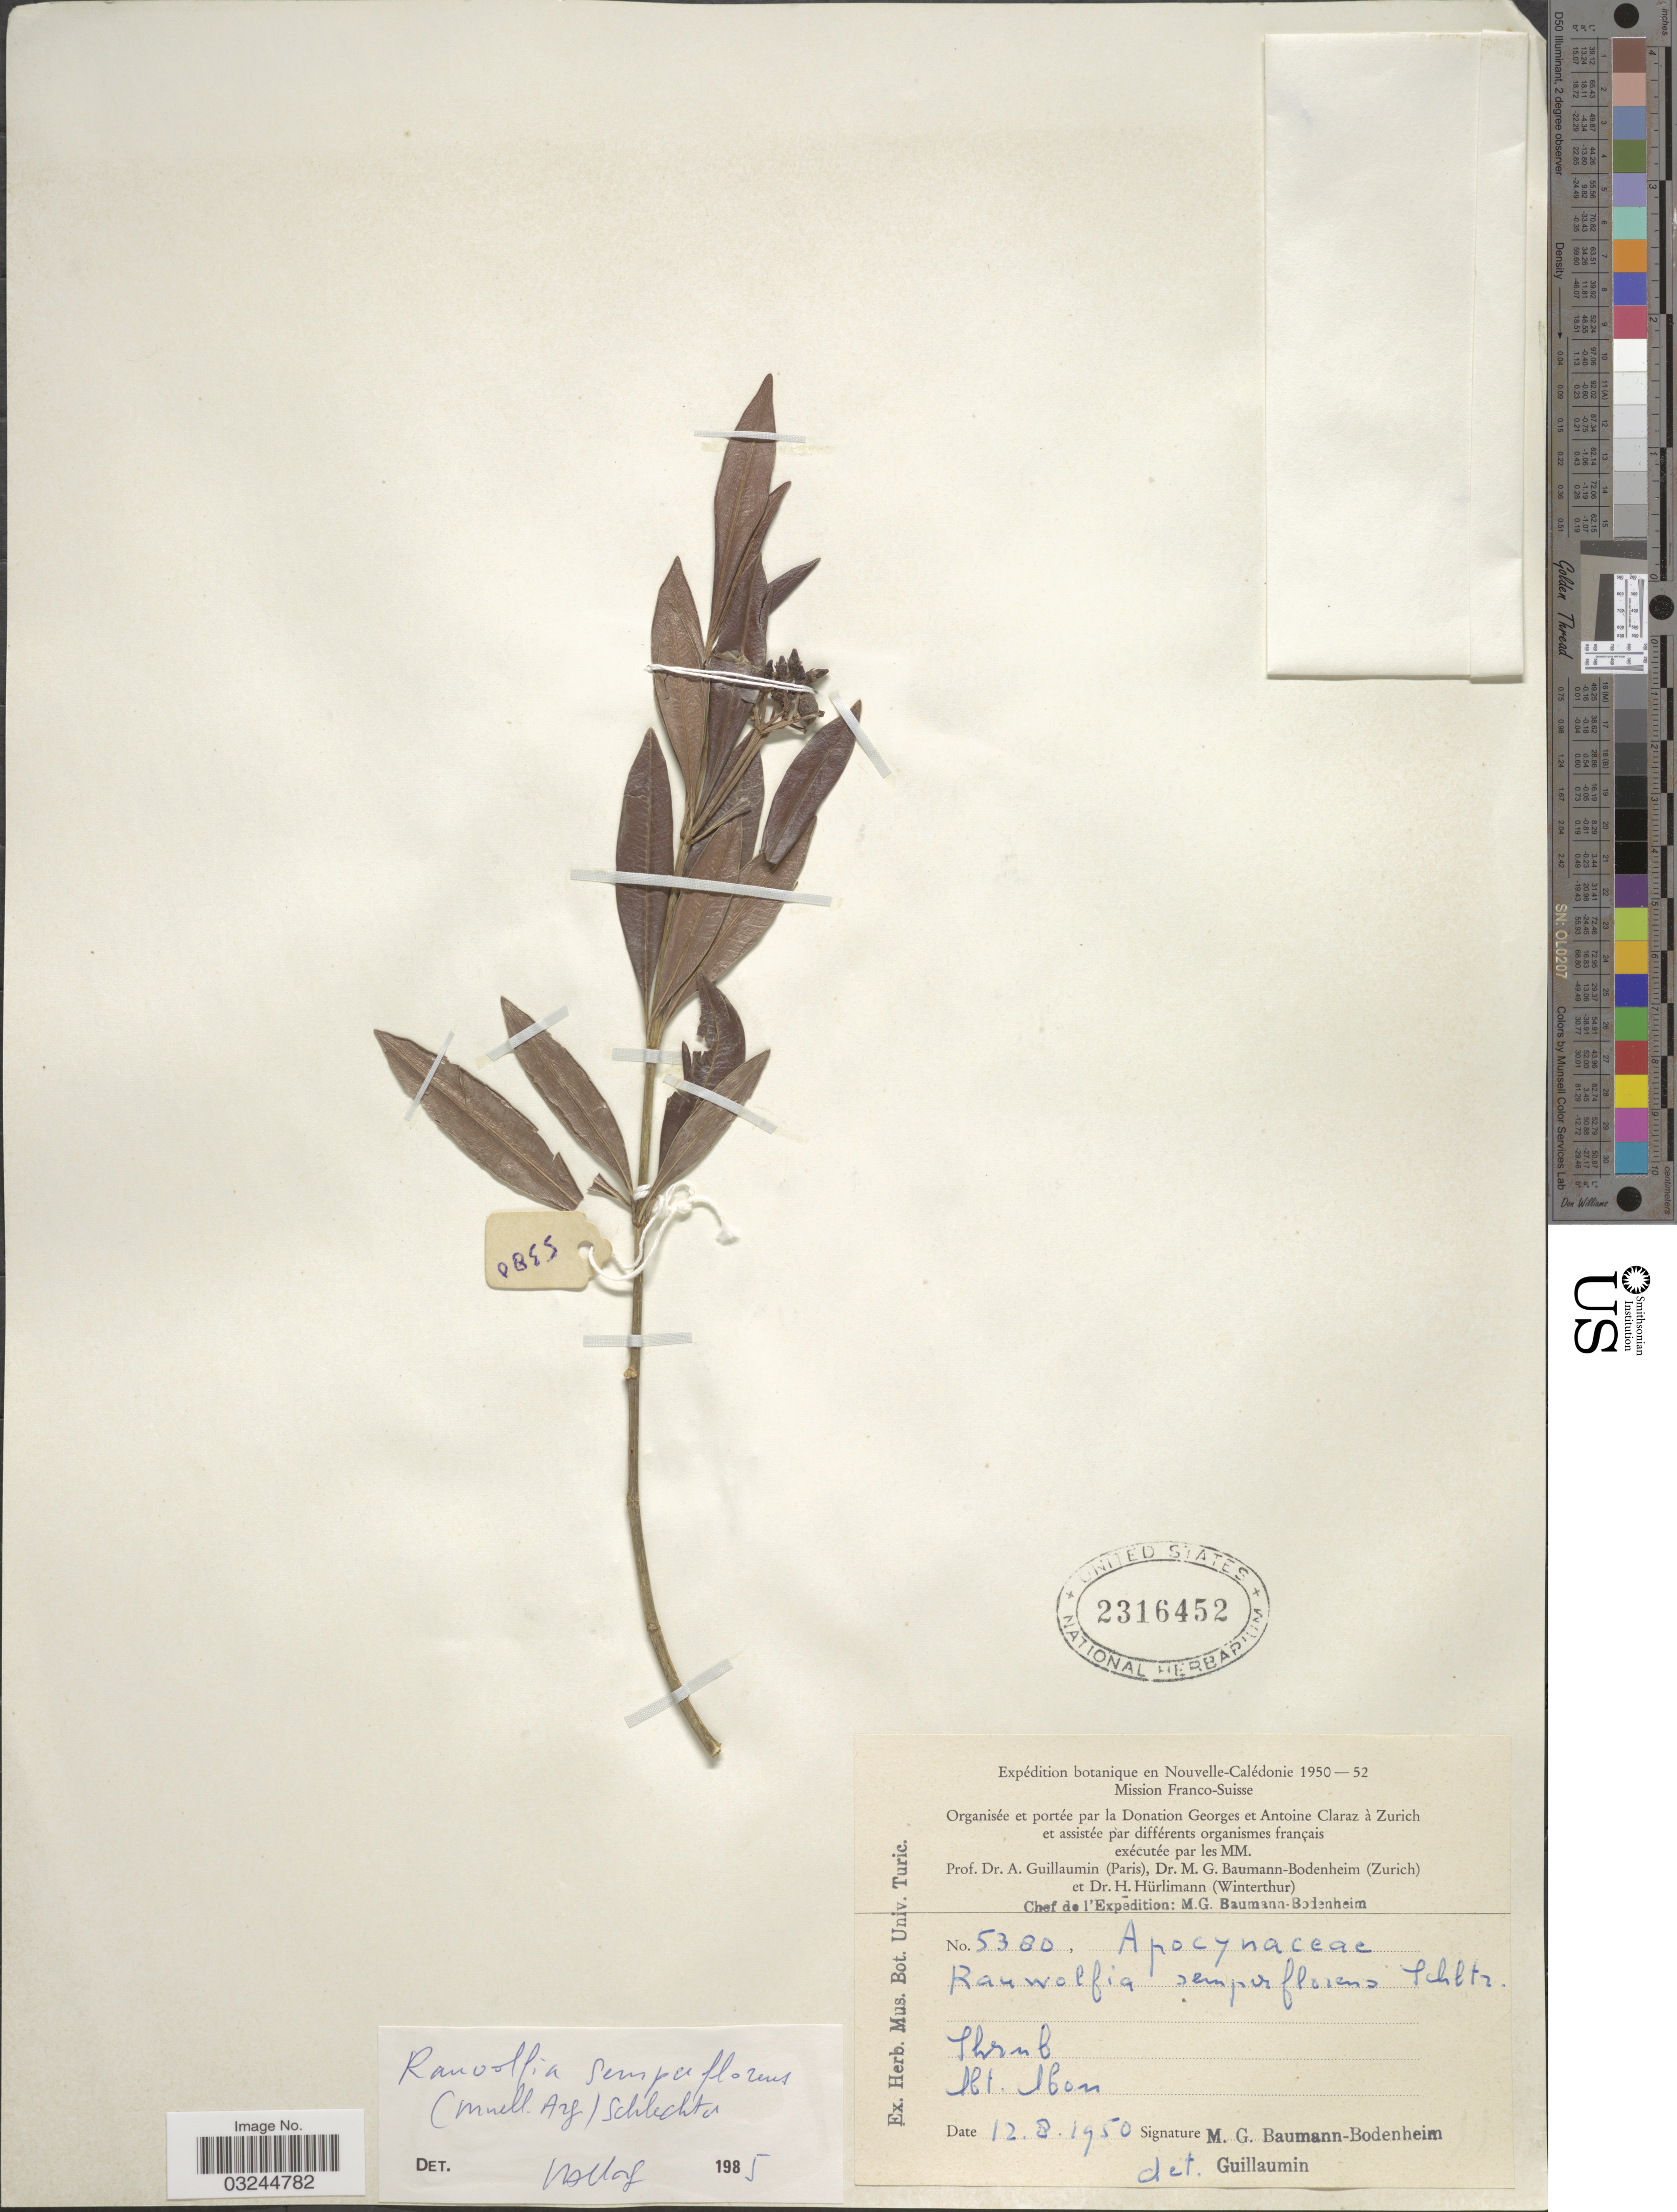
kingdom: Plantae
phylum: Tracheophyta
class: Magnoliopsida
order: Gentianales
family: Apocynaceae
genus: Rauvolfia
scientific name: Rauvolfia semperflorens var. semperflorens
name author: (Müll. Arg.) Schltr.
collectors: M. G. Baumann-Bodenheim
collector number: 5380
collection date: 1950-08-12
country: New Caledonia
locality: Nouvelle-Calédonie. Mt. Ibon [interpreted].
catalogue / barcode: US 2316452